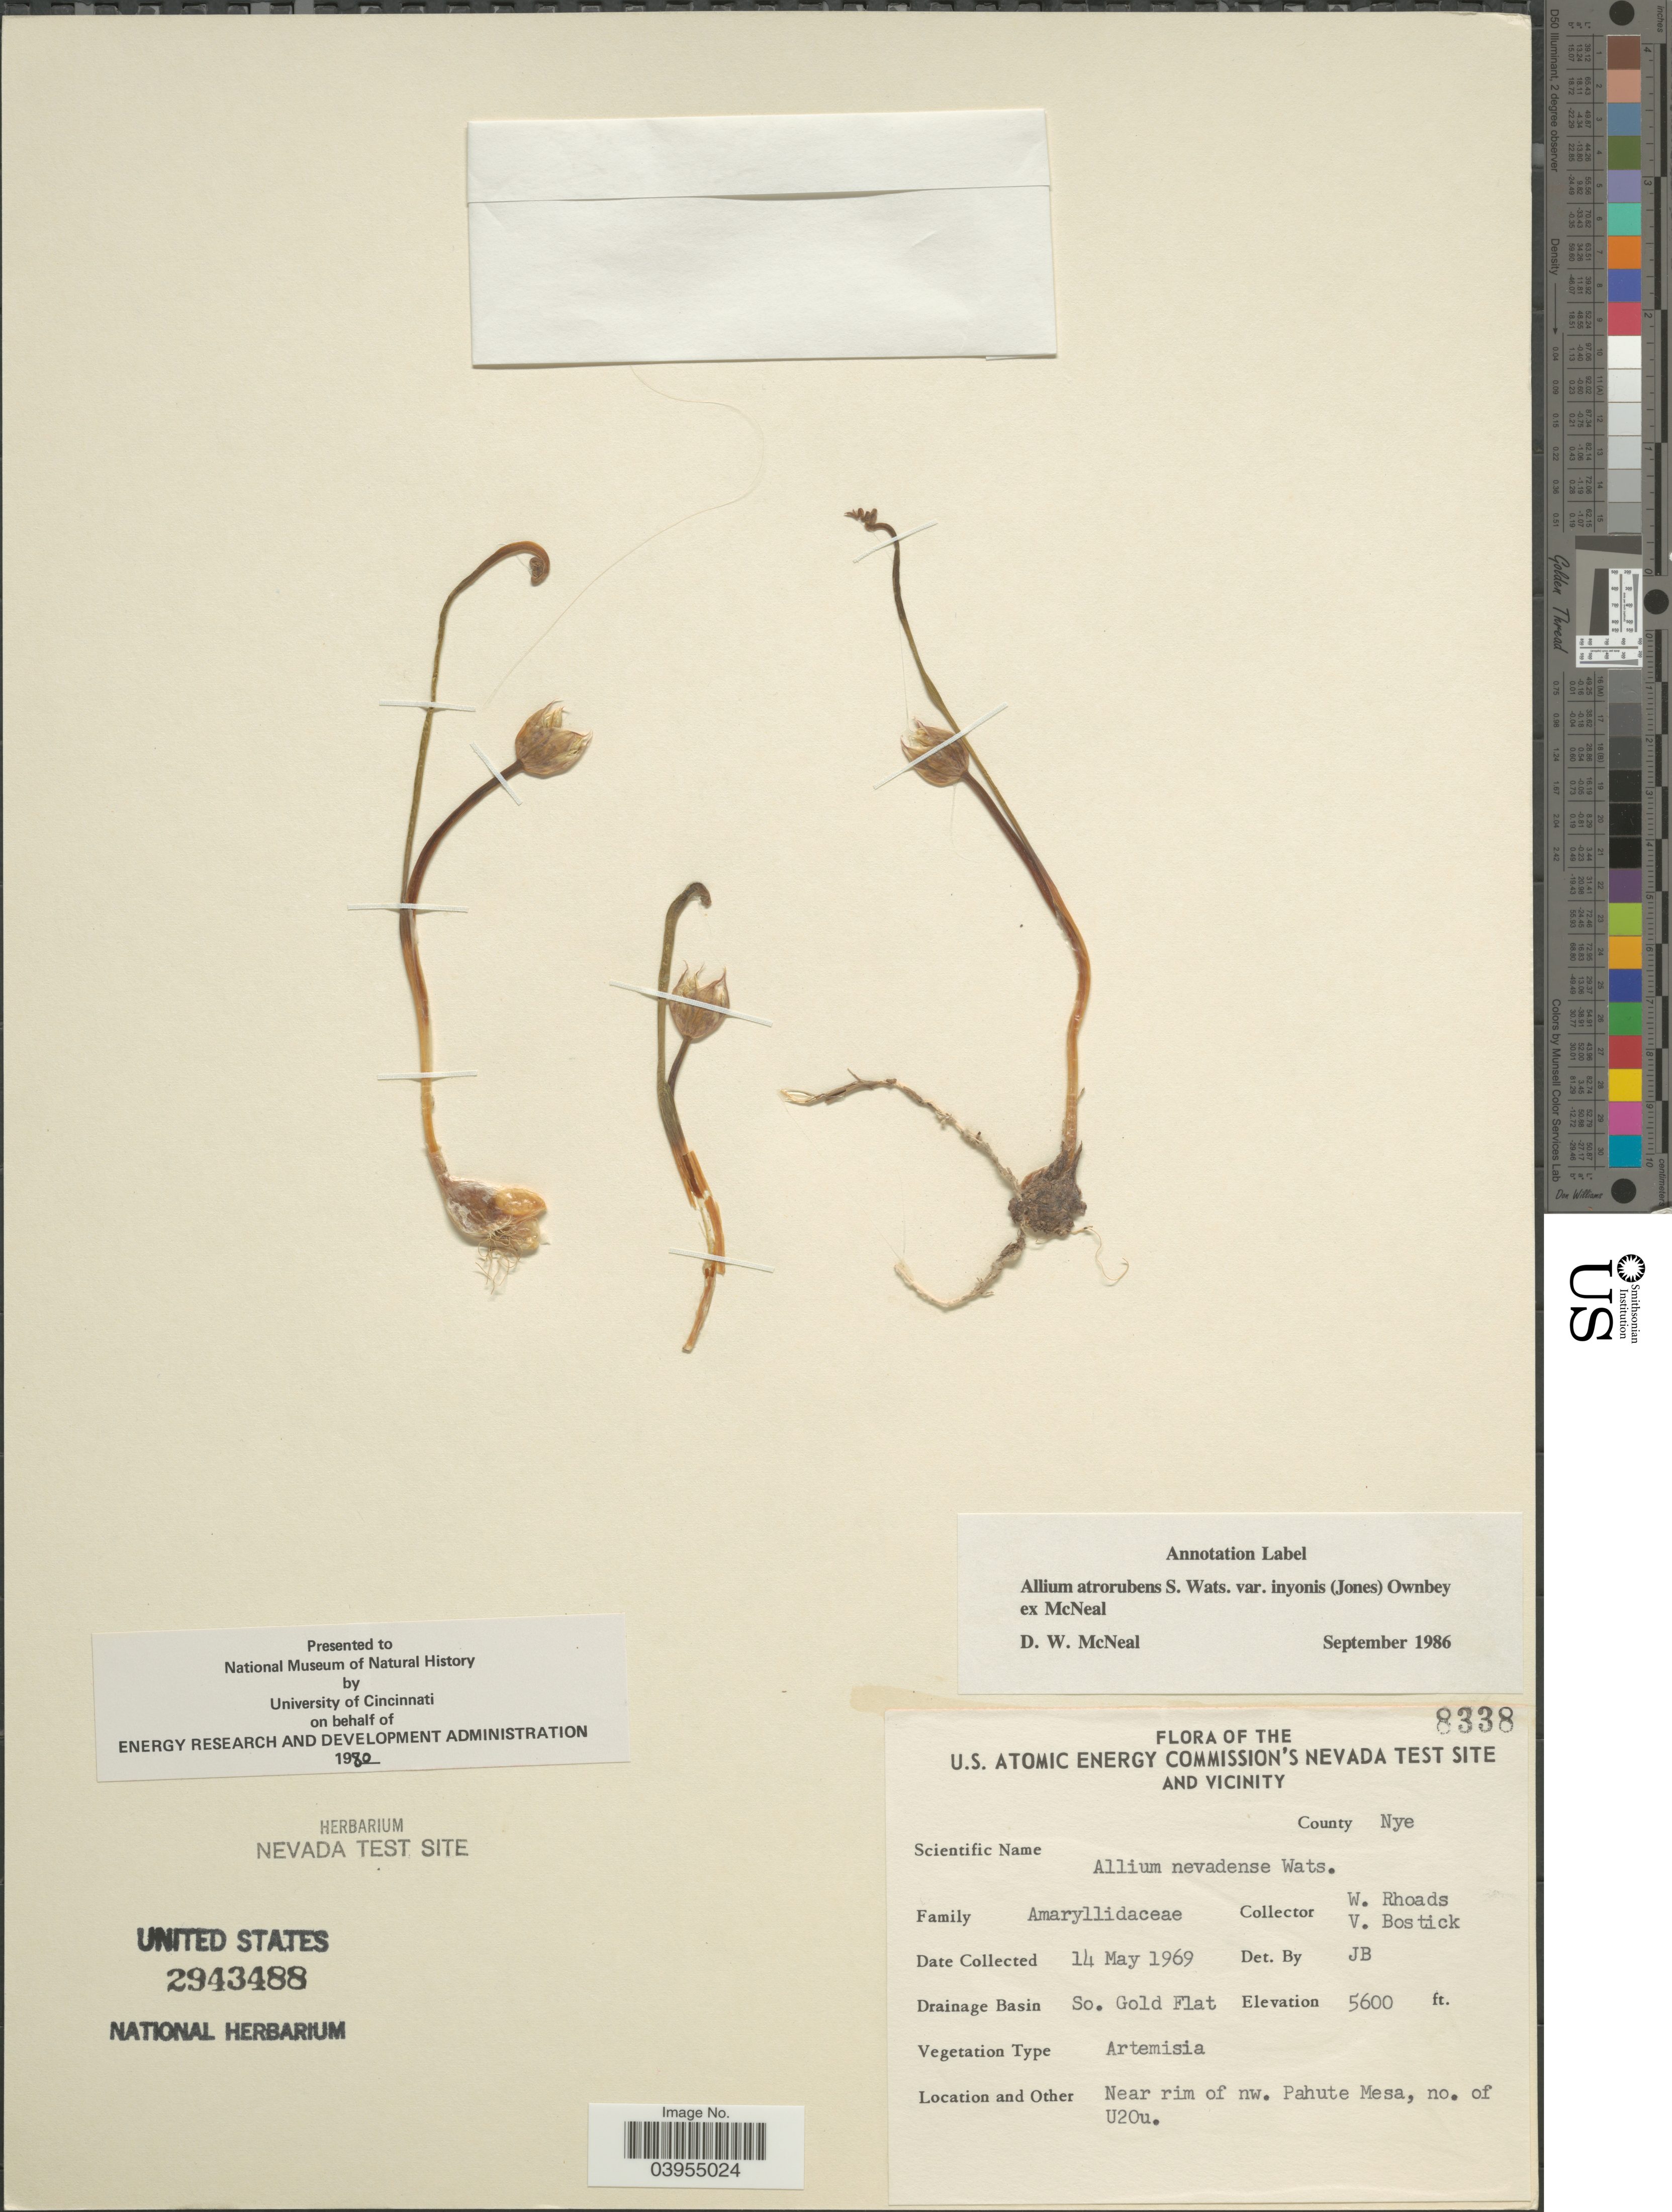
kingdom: Plantae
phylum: Tracheophyta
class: Liliopsida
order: Asparagales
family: Amaryllidaceae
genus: Allium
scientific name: Allium atrorubens var. inyonis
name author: (M.E. Jones) Ownbey & Aase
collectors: W. Rhoads & V. Bostick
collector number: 8338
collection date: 1969-05-14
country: United States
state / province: Nevada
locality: U.S. Atomic Energy Commission's Nevada Test Site and Vicinity. County Nye. Drainage Basin So. Gold Flat. Near rim of nw. Pahute Mesa, no. of U20u.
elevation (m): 1707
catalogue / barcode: US 2943488